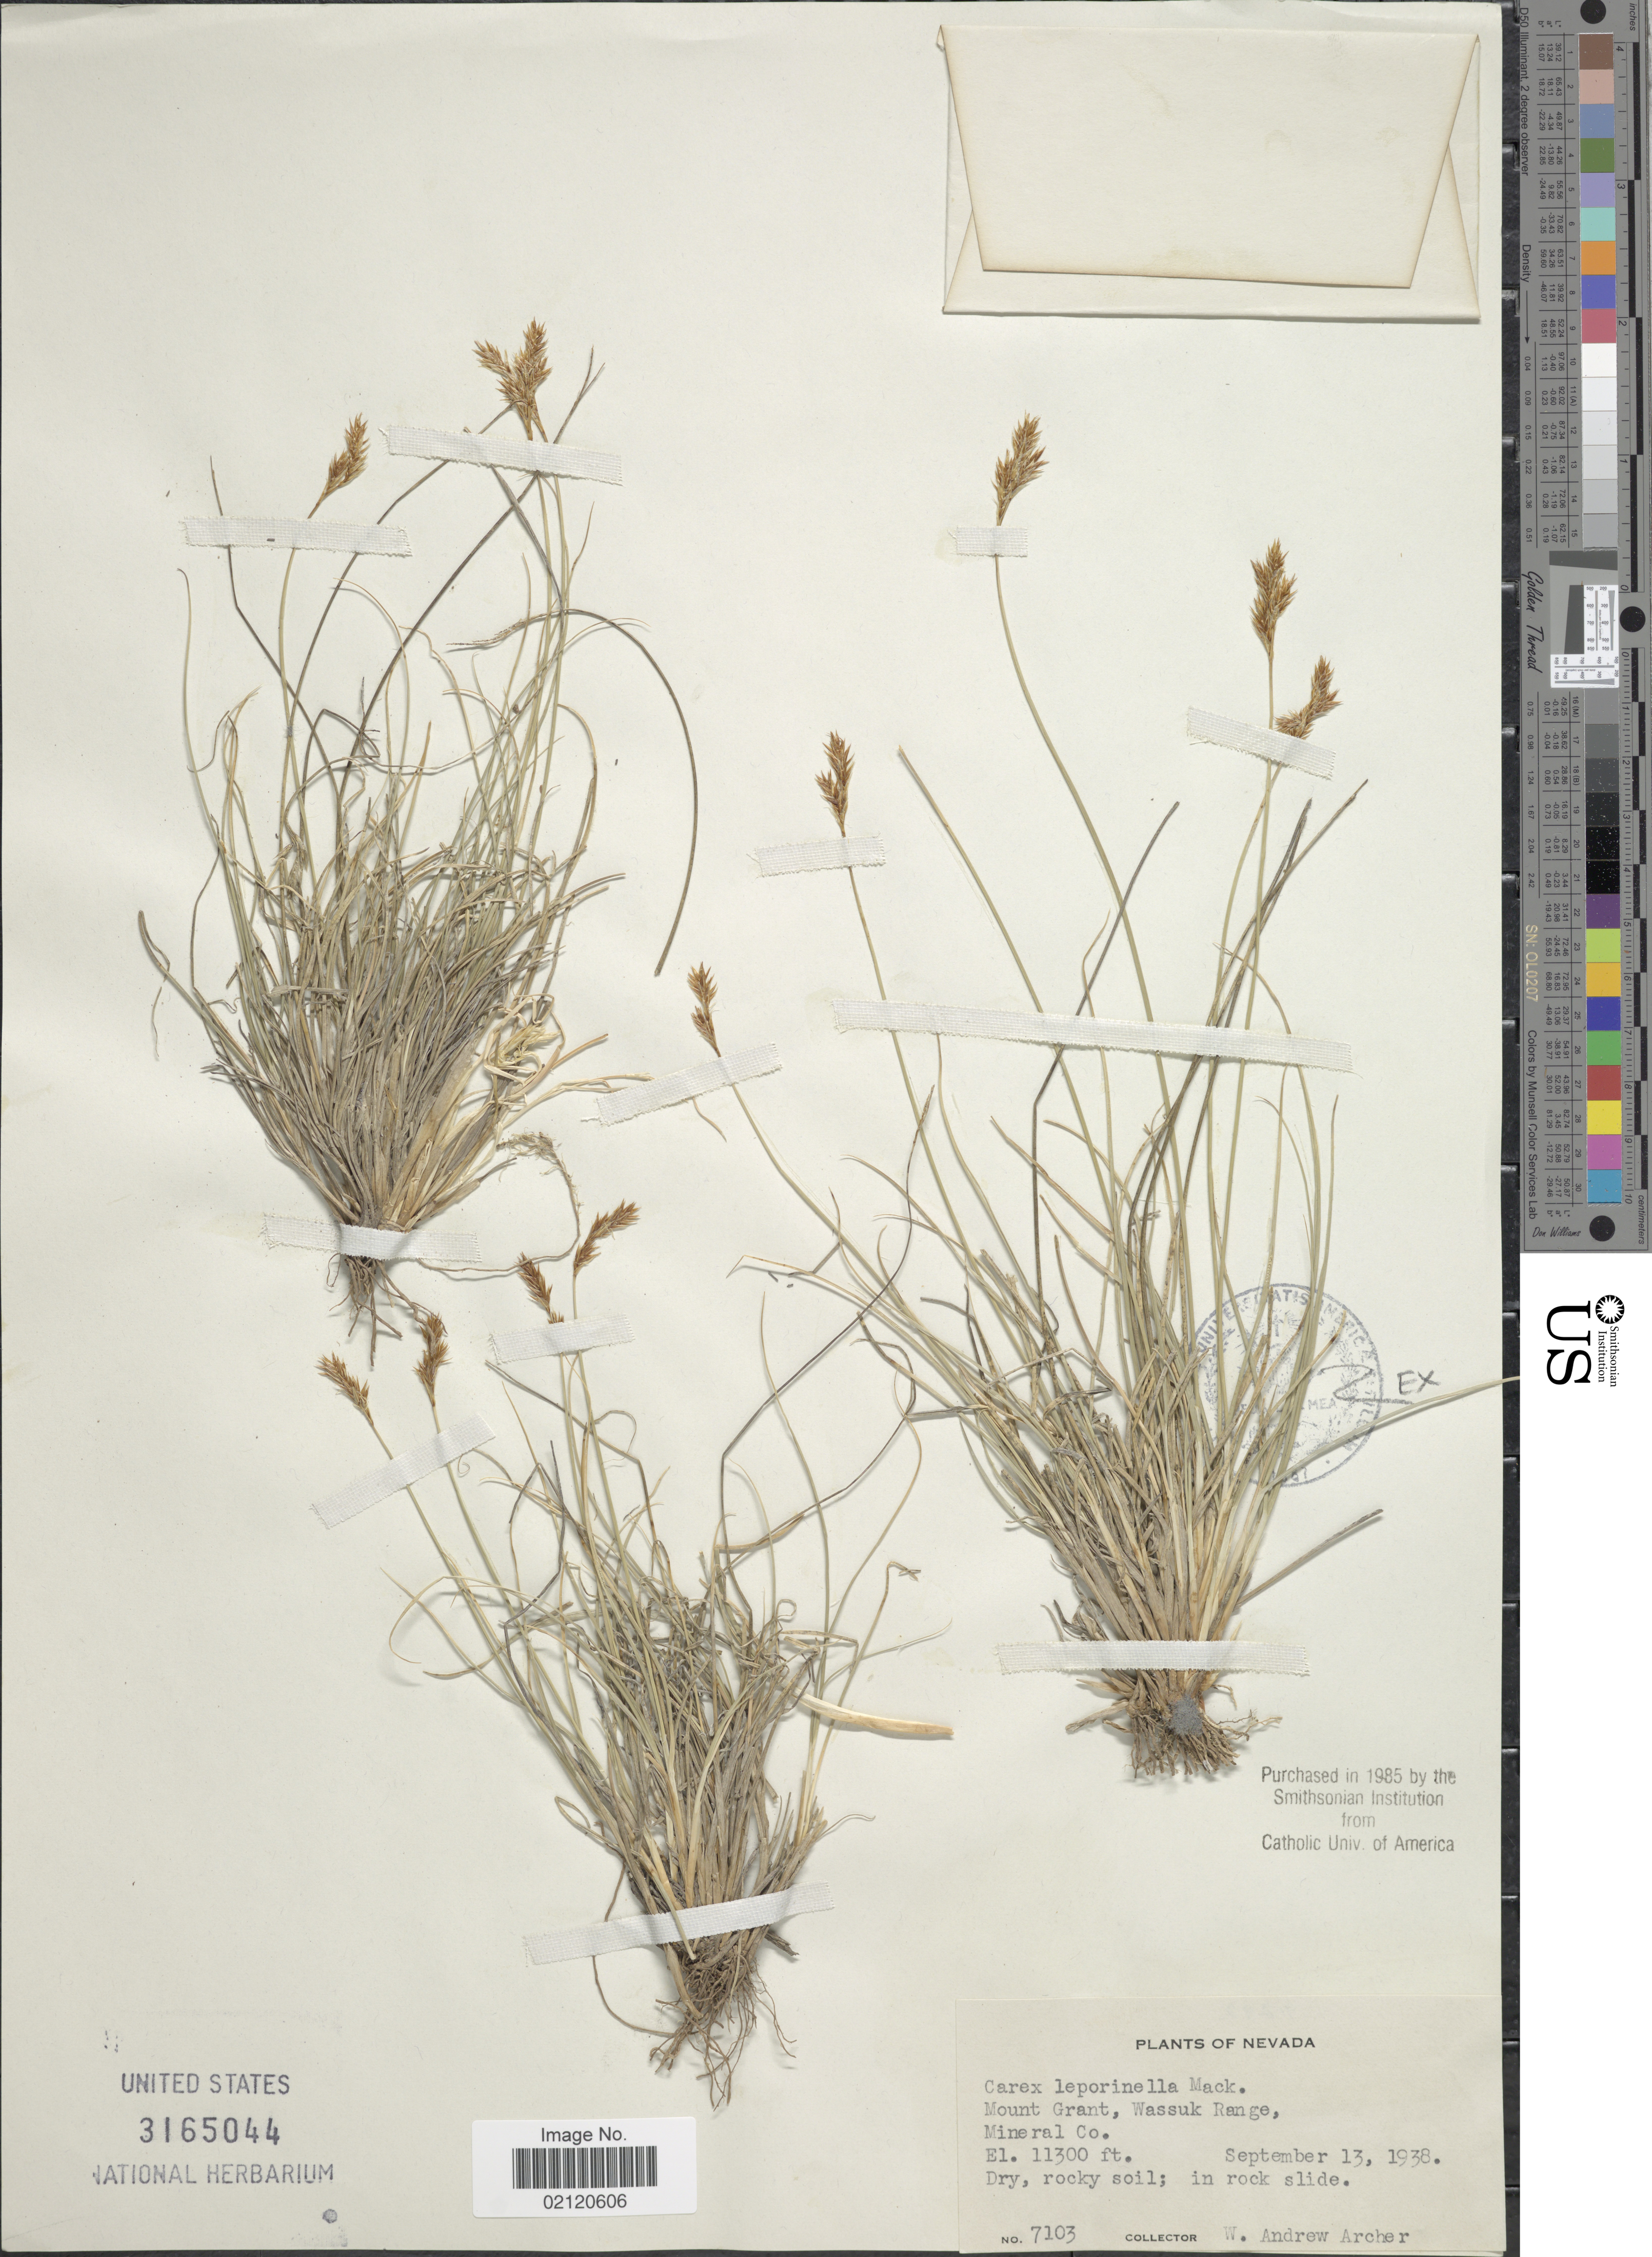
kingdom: Plantae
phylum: Tracheophyta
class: Liliopsida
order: Poales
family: Cyperaceae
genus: Carex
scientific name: Carex leporinella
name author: Mack.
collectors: W. A. Archer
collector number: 7103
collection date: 1938-09-13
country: United States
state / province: Nevada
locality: Mount Grant, Wassuk Range, Mineral Co.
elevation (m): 3444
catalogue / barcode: US 3165044